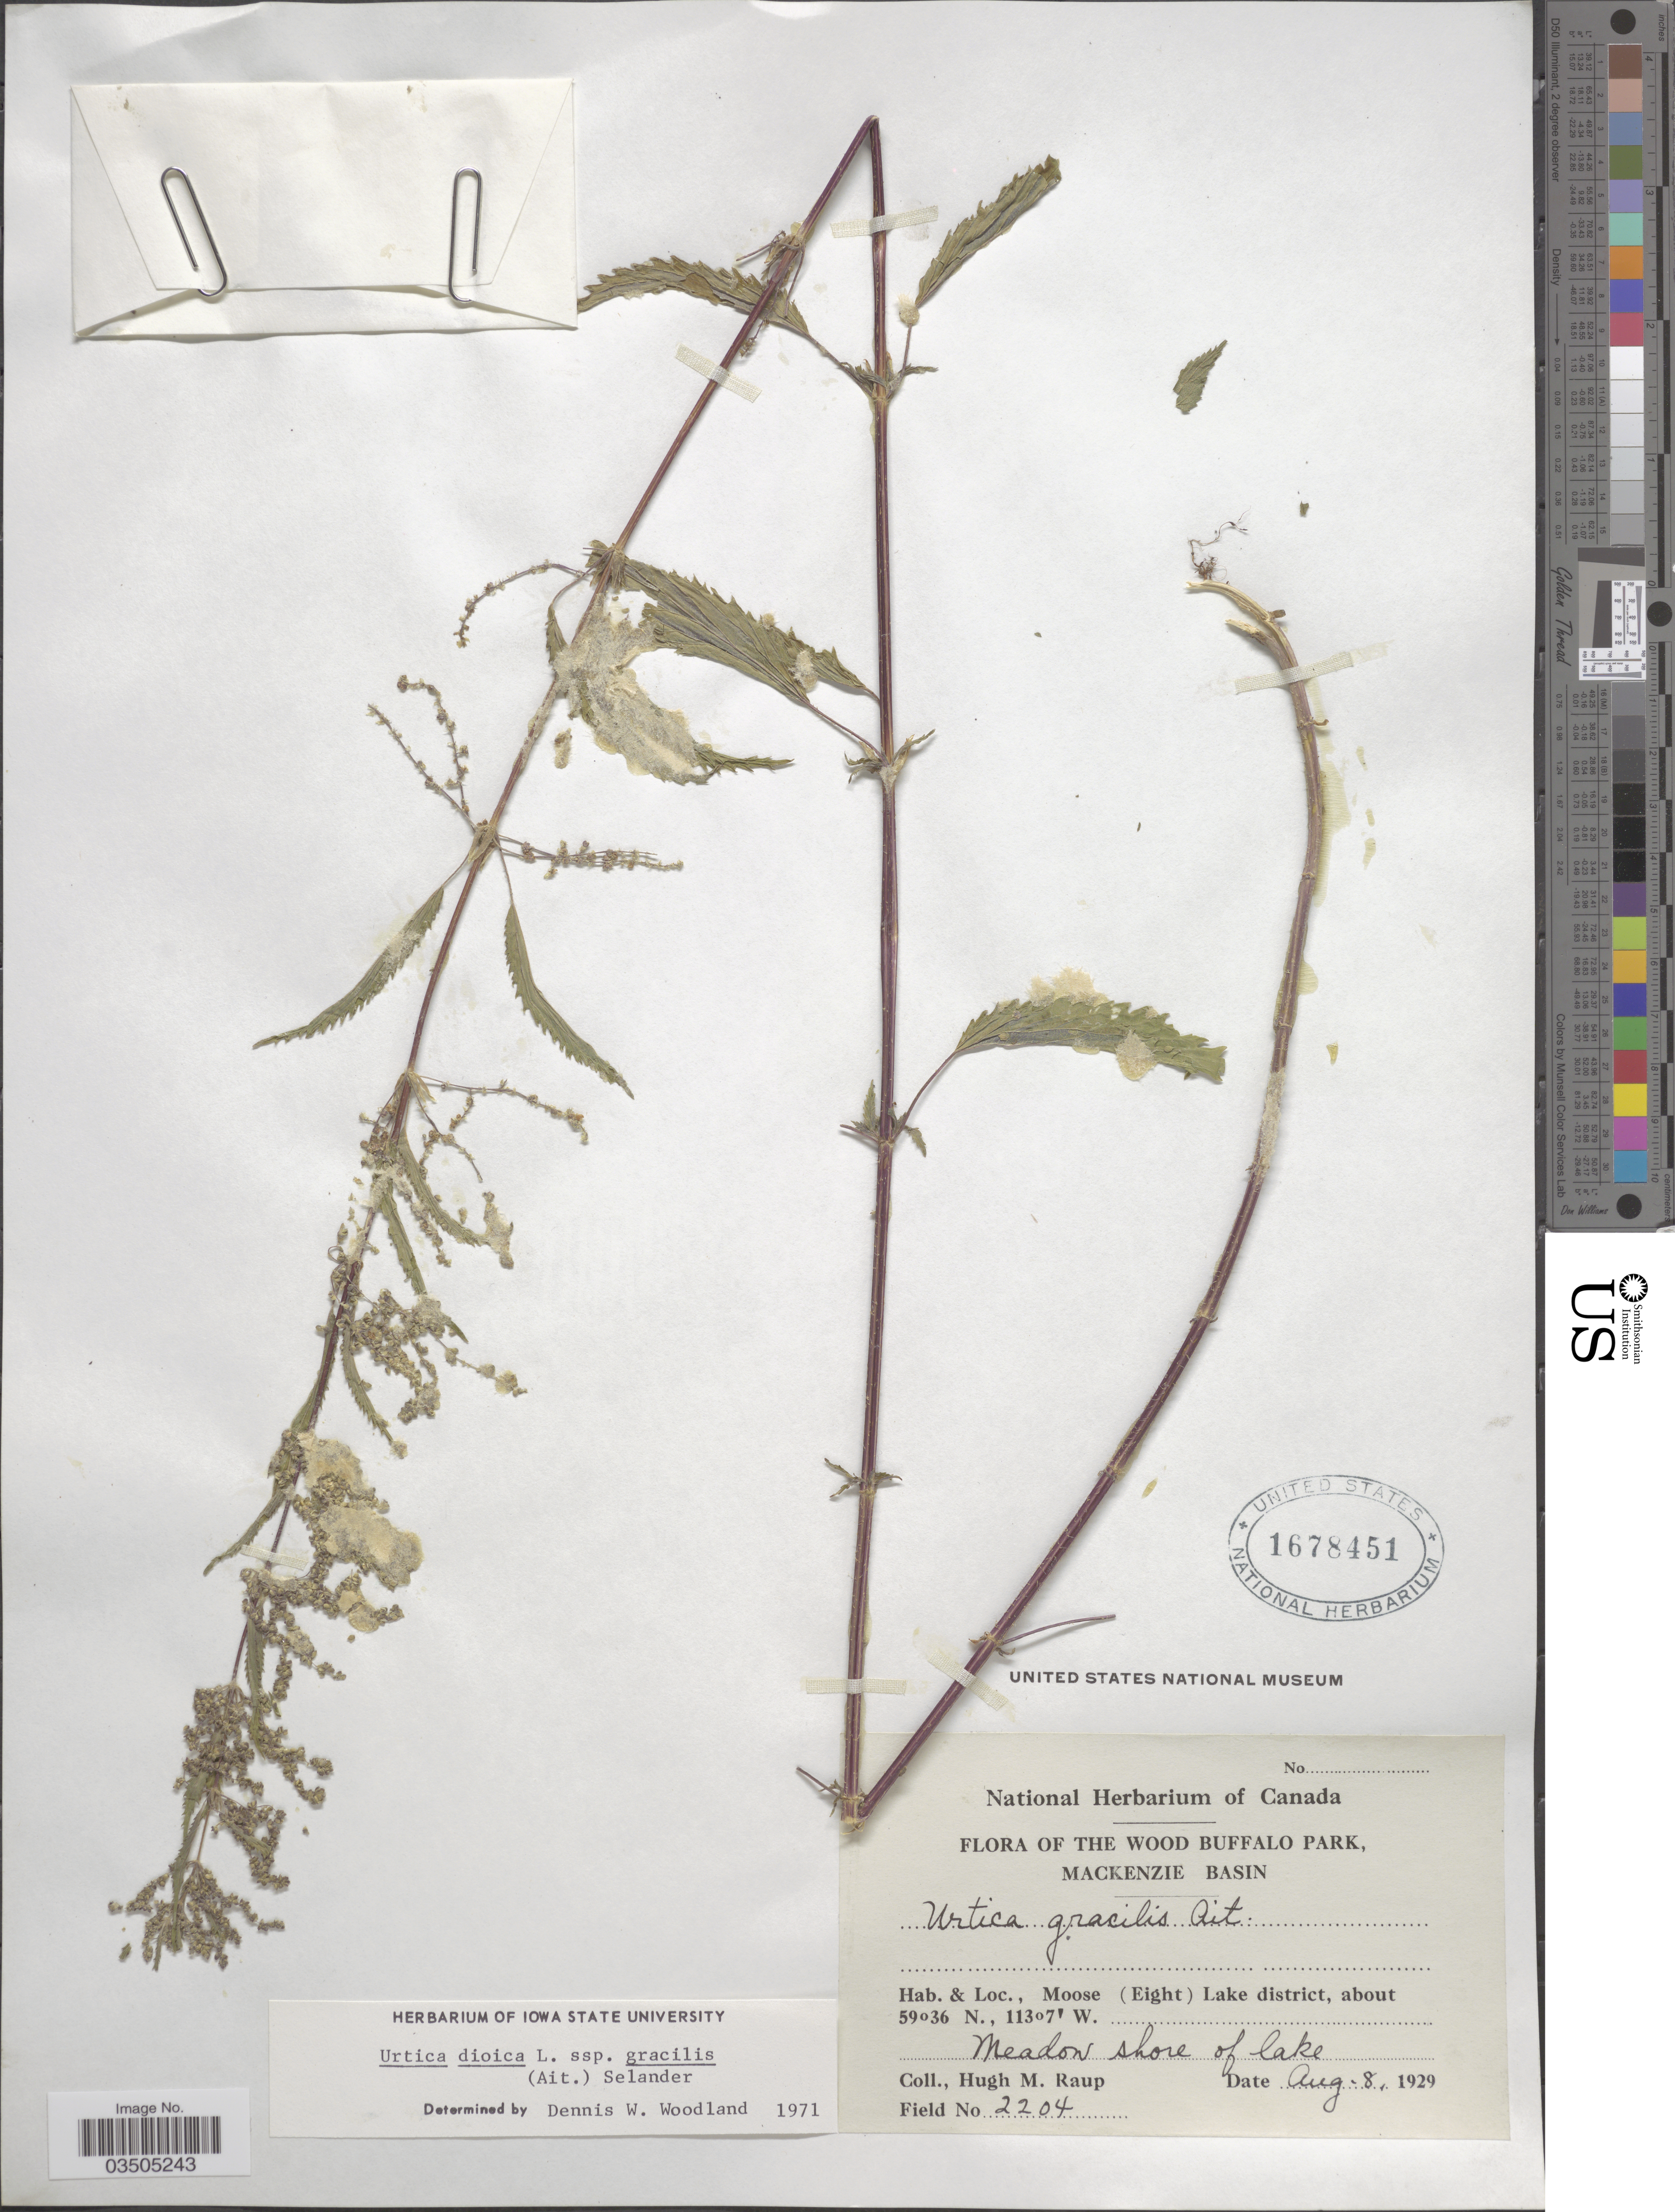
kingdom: Plantae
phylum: Tracheophyta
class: Magnoliopsida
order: Rosales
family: Urticaceae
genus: Urtica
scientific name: Urtica dioica subsp. gracilis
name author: L.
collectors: H. Raup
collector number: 2204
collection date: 1929-08-08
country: Canada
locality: The Wood Buffalo Park, Mackenzie Basin. Moose (Eight) Lake district. Meadow shore of lake.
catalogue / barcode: US 1678451